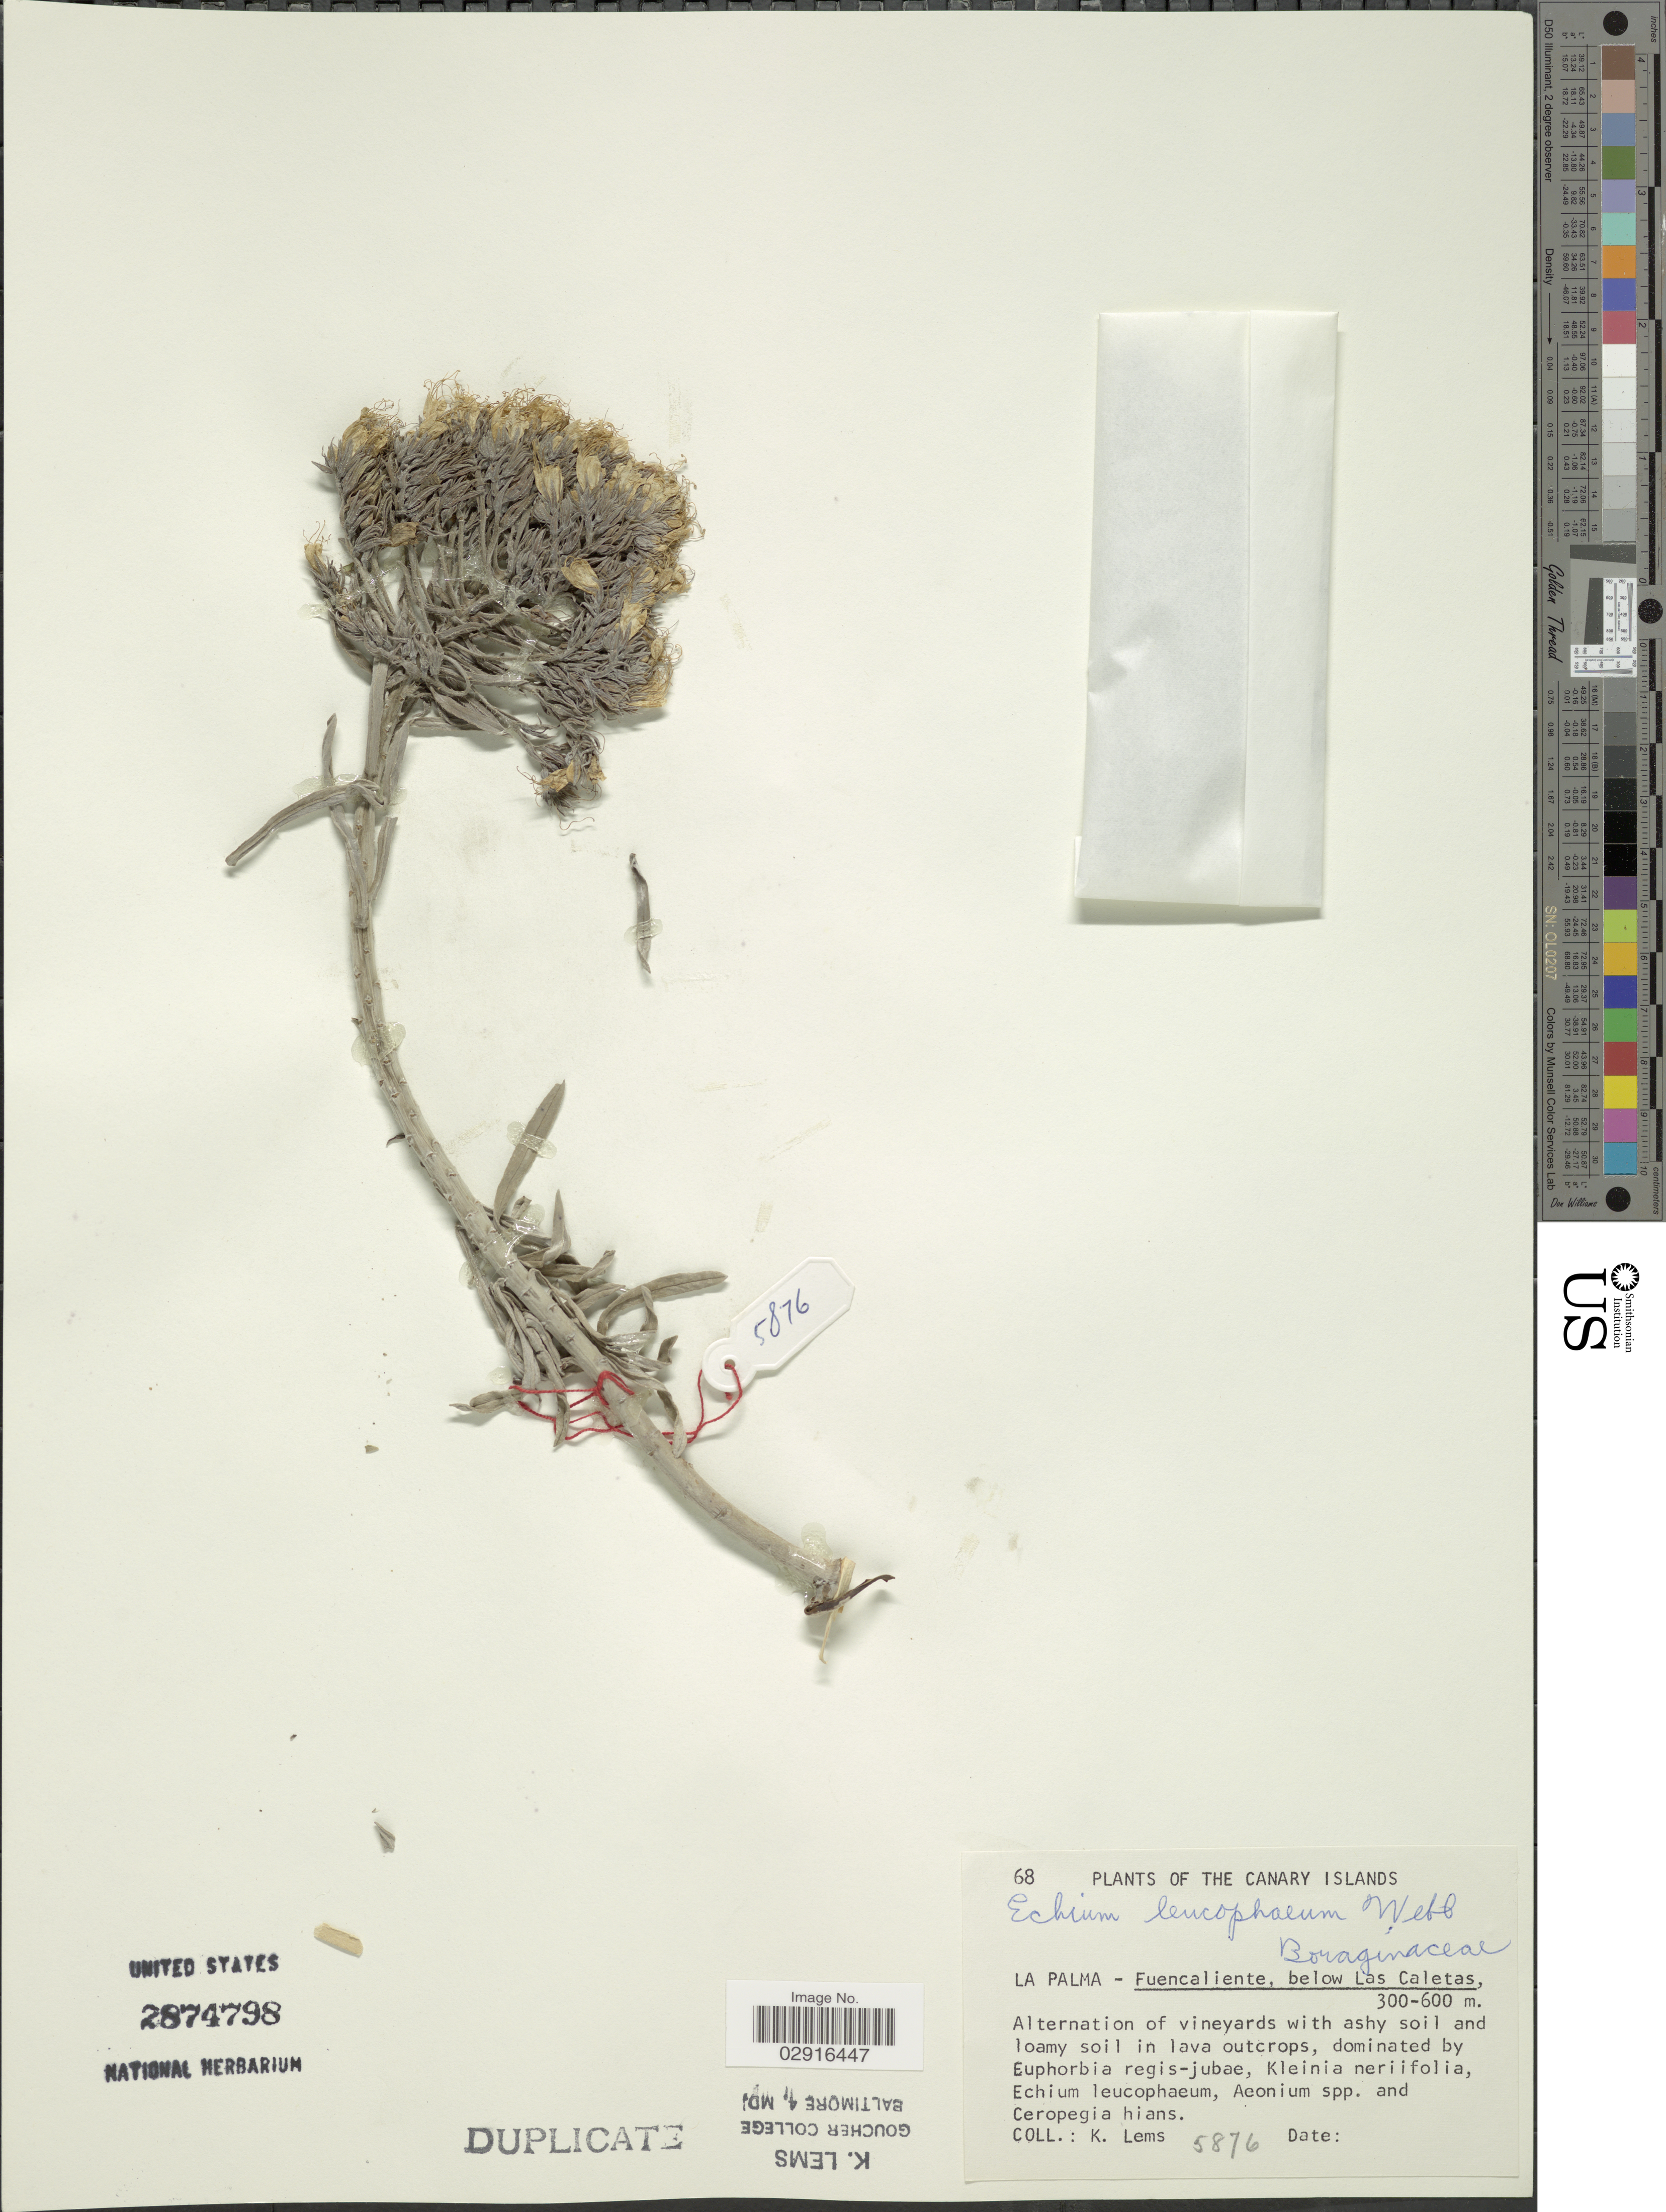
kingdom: Plantae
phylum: Tracheophyta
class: Magnoliopsida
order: Boraginales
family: Boraginaceae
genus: Echium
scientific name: Echium leucophaeum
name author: D.A. Webb ex Sprague & Hutch.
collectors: K. Lems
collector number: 5876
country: Spain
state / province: Canarias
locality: Canary Islands. La Palma - Fuencaliente, below Las Caletas.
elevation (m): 300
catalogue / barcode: US 2874798